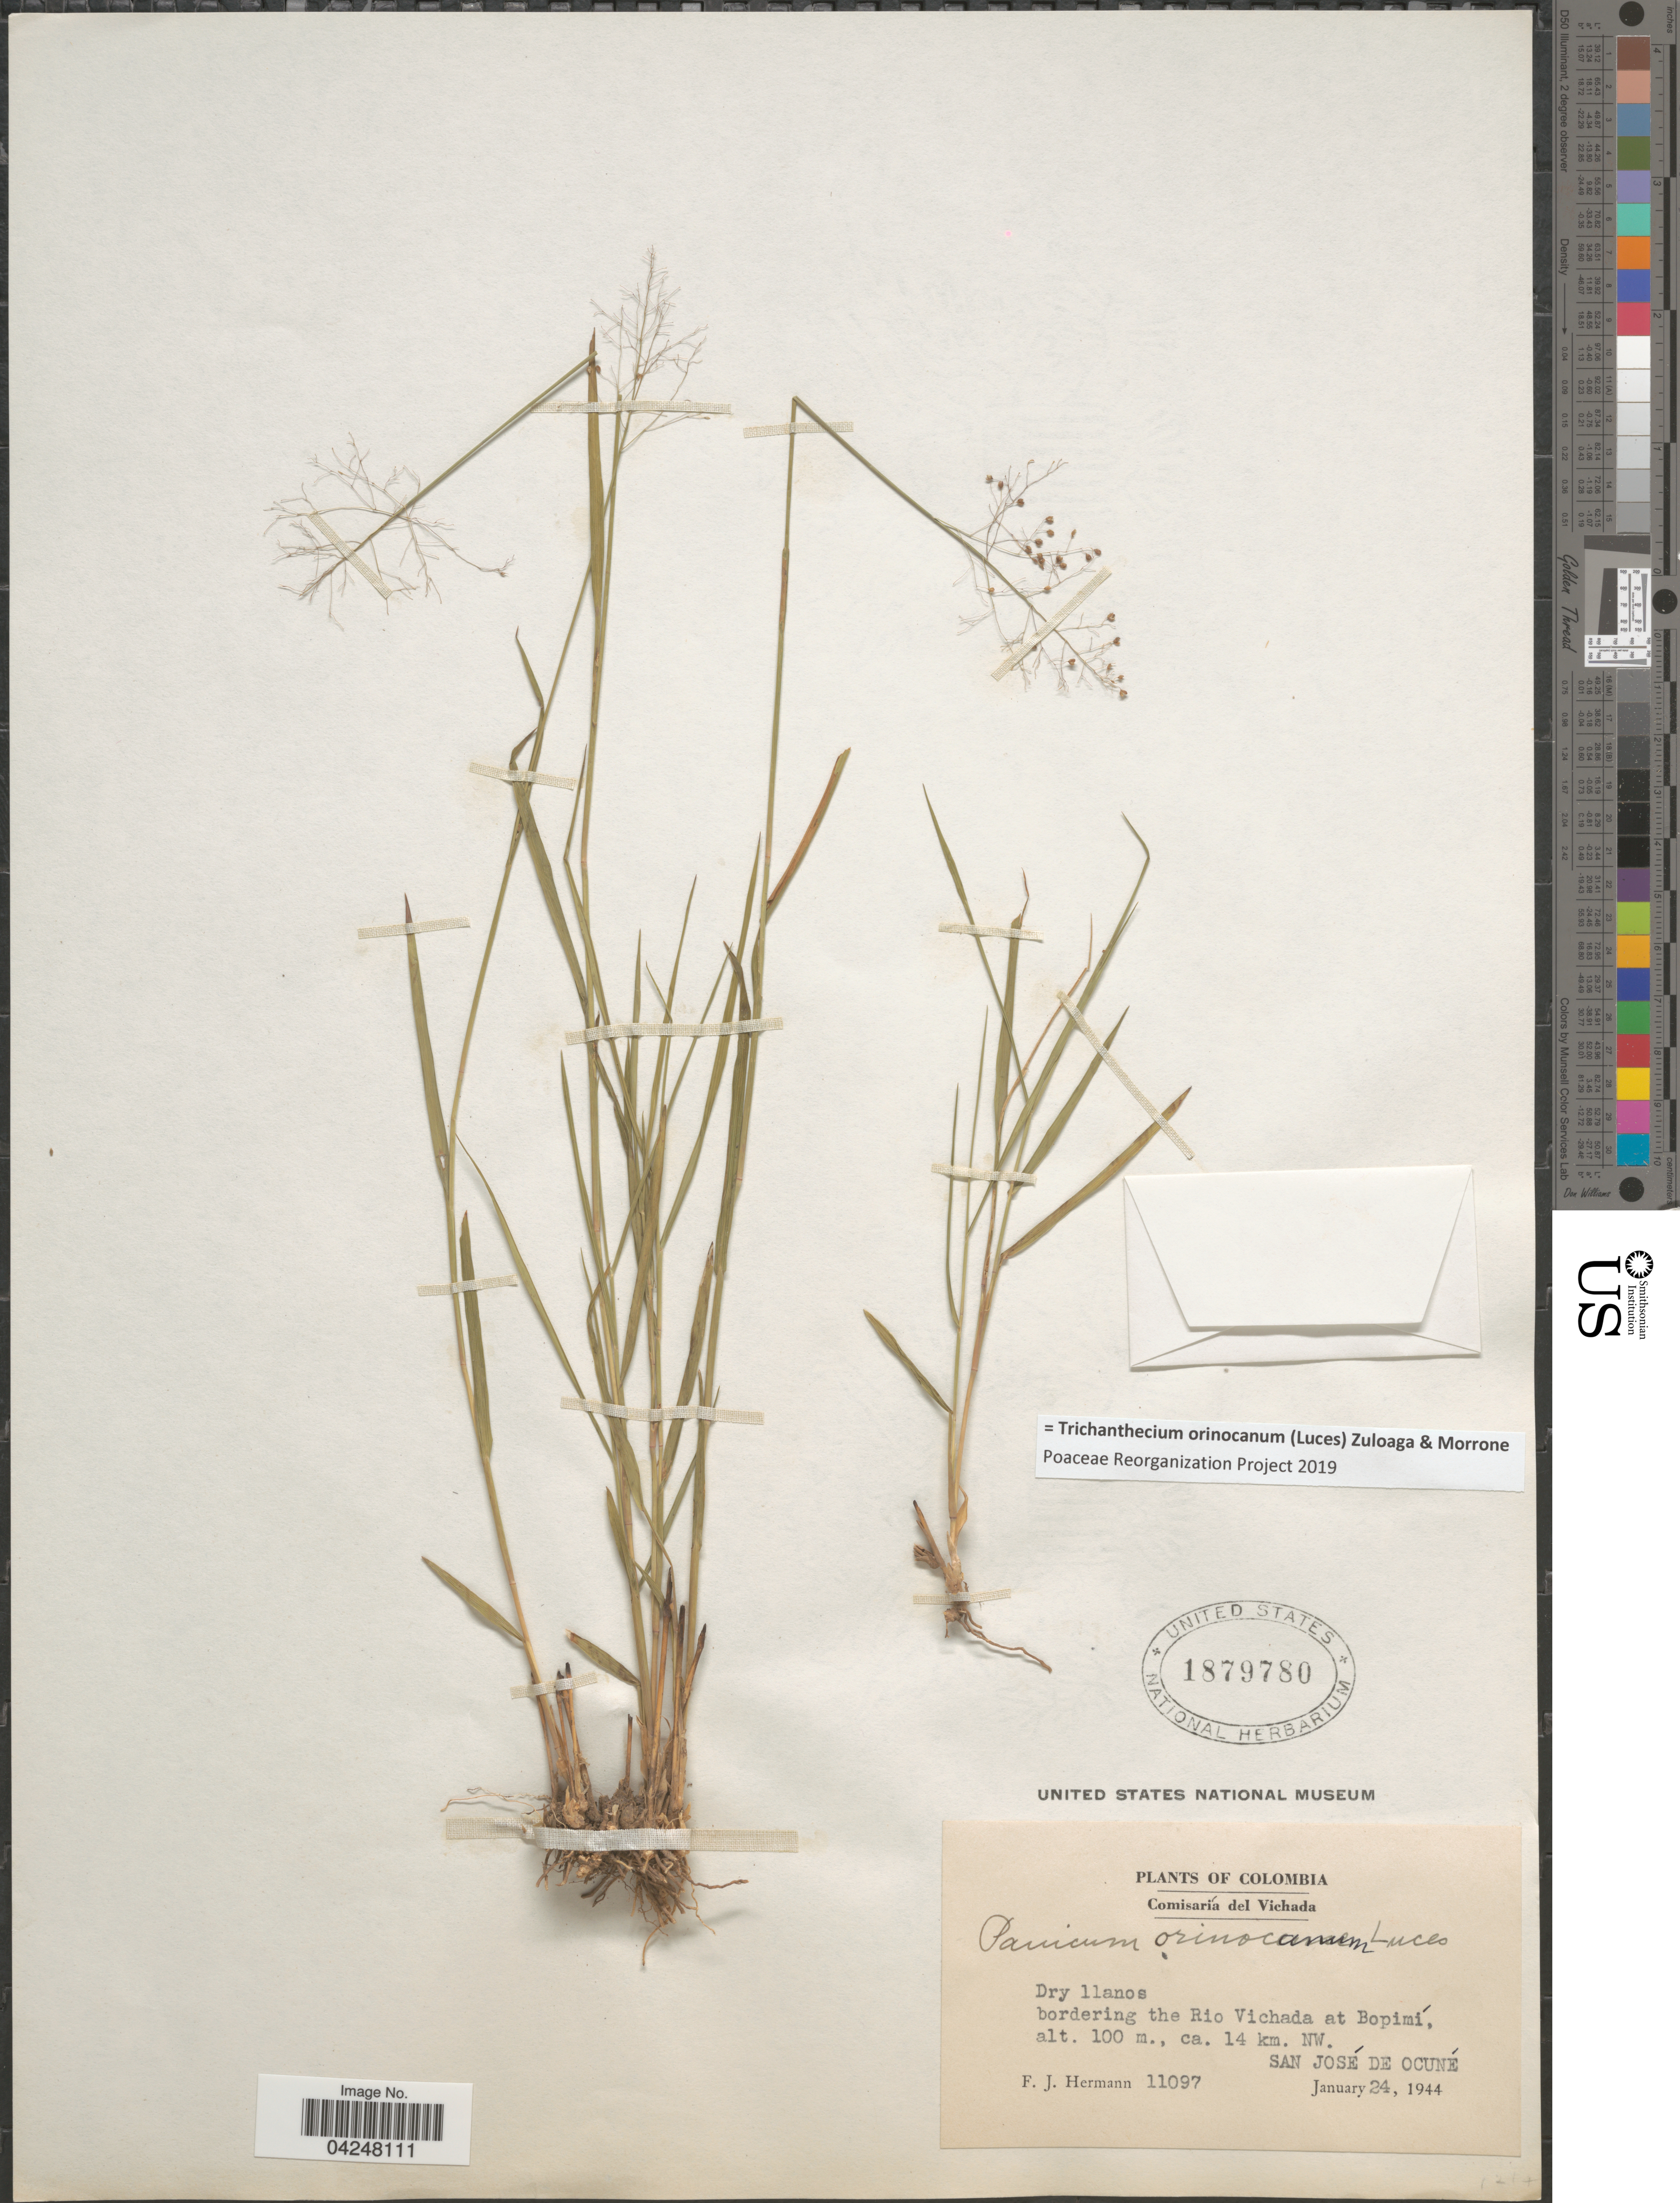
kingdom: Plantae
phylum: Tracheophyta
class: Liliopsida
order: Poales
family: Poaceae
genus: Trichanthecium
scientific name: Trichanthecium orinocanum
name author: (Luces) Zuloaga & Morrone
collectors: F. J. Hermann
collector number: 11097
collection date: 1944-01-24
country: Colombia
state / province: Vichada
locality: Comisaría del Vichada. Dry llanos bordering the Rio Vichada at Bopimi, ca. 14 km. NW. San José De Ocuné.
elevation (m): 100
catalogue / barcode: US 1879780